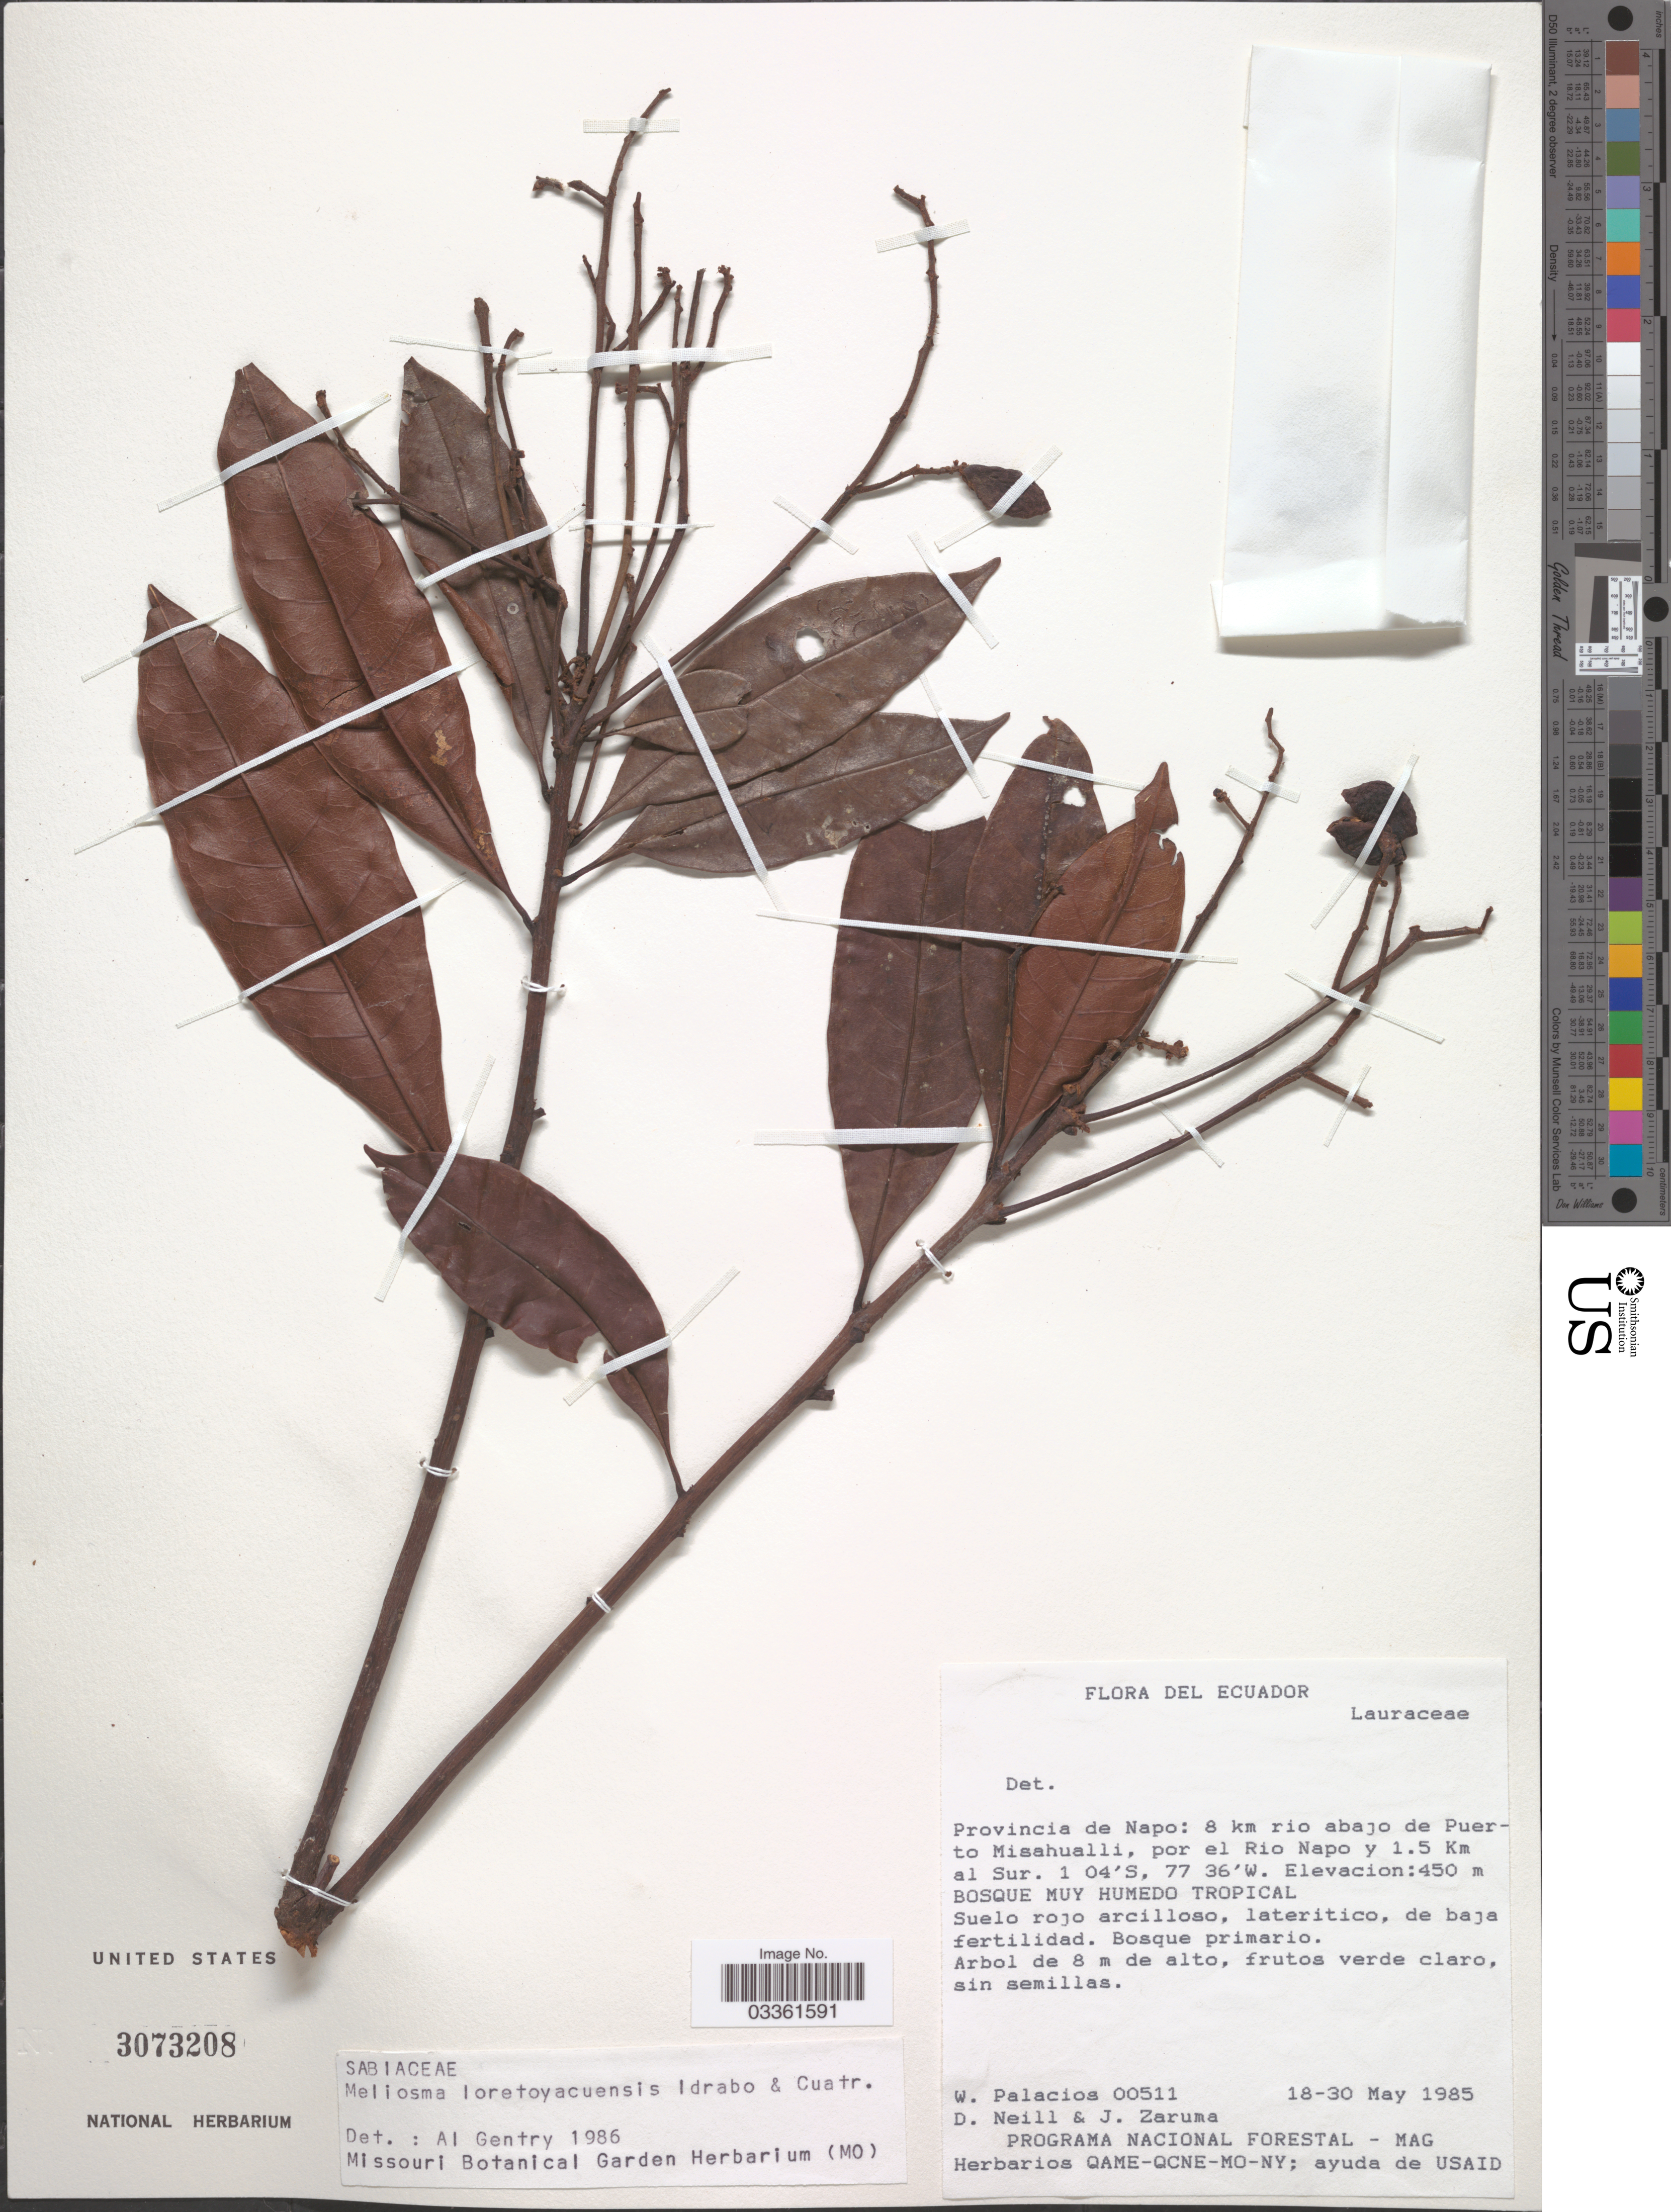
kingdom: Plantae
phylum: Tracheophyta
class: Magnoliopsida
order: Proteales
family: Sabiaceae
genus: Meliosma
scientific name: Meliosma loretoyacensis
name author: Cuatrec. & Idrobo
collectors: W. Palacios, D. Neill & J. Zaruma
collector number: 00511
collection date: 1985-05-18/1985-05-30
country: Ecuador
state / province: Napo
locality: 8 km rio abajo de Puerto Misahualli, por el Rio Napo y 1.5 Km al Sur.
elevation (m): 450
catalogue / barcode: US 3073208